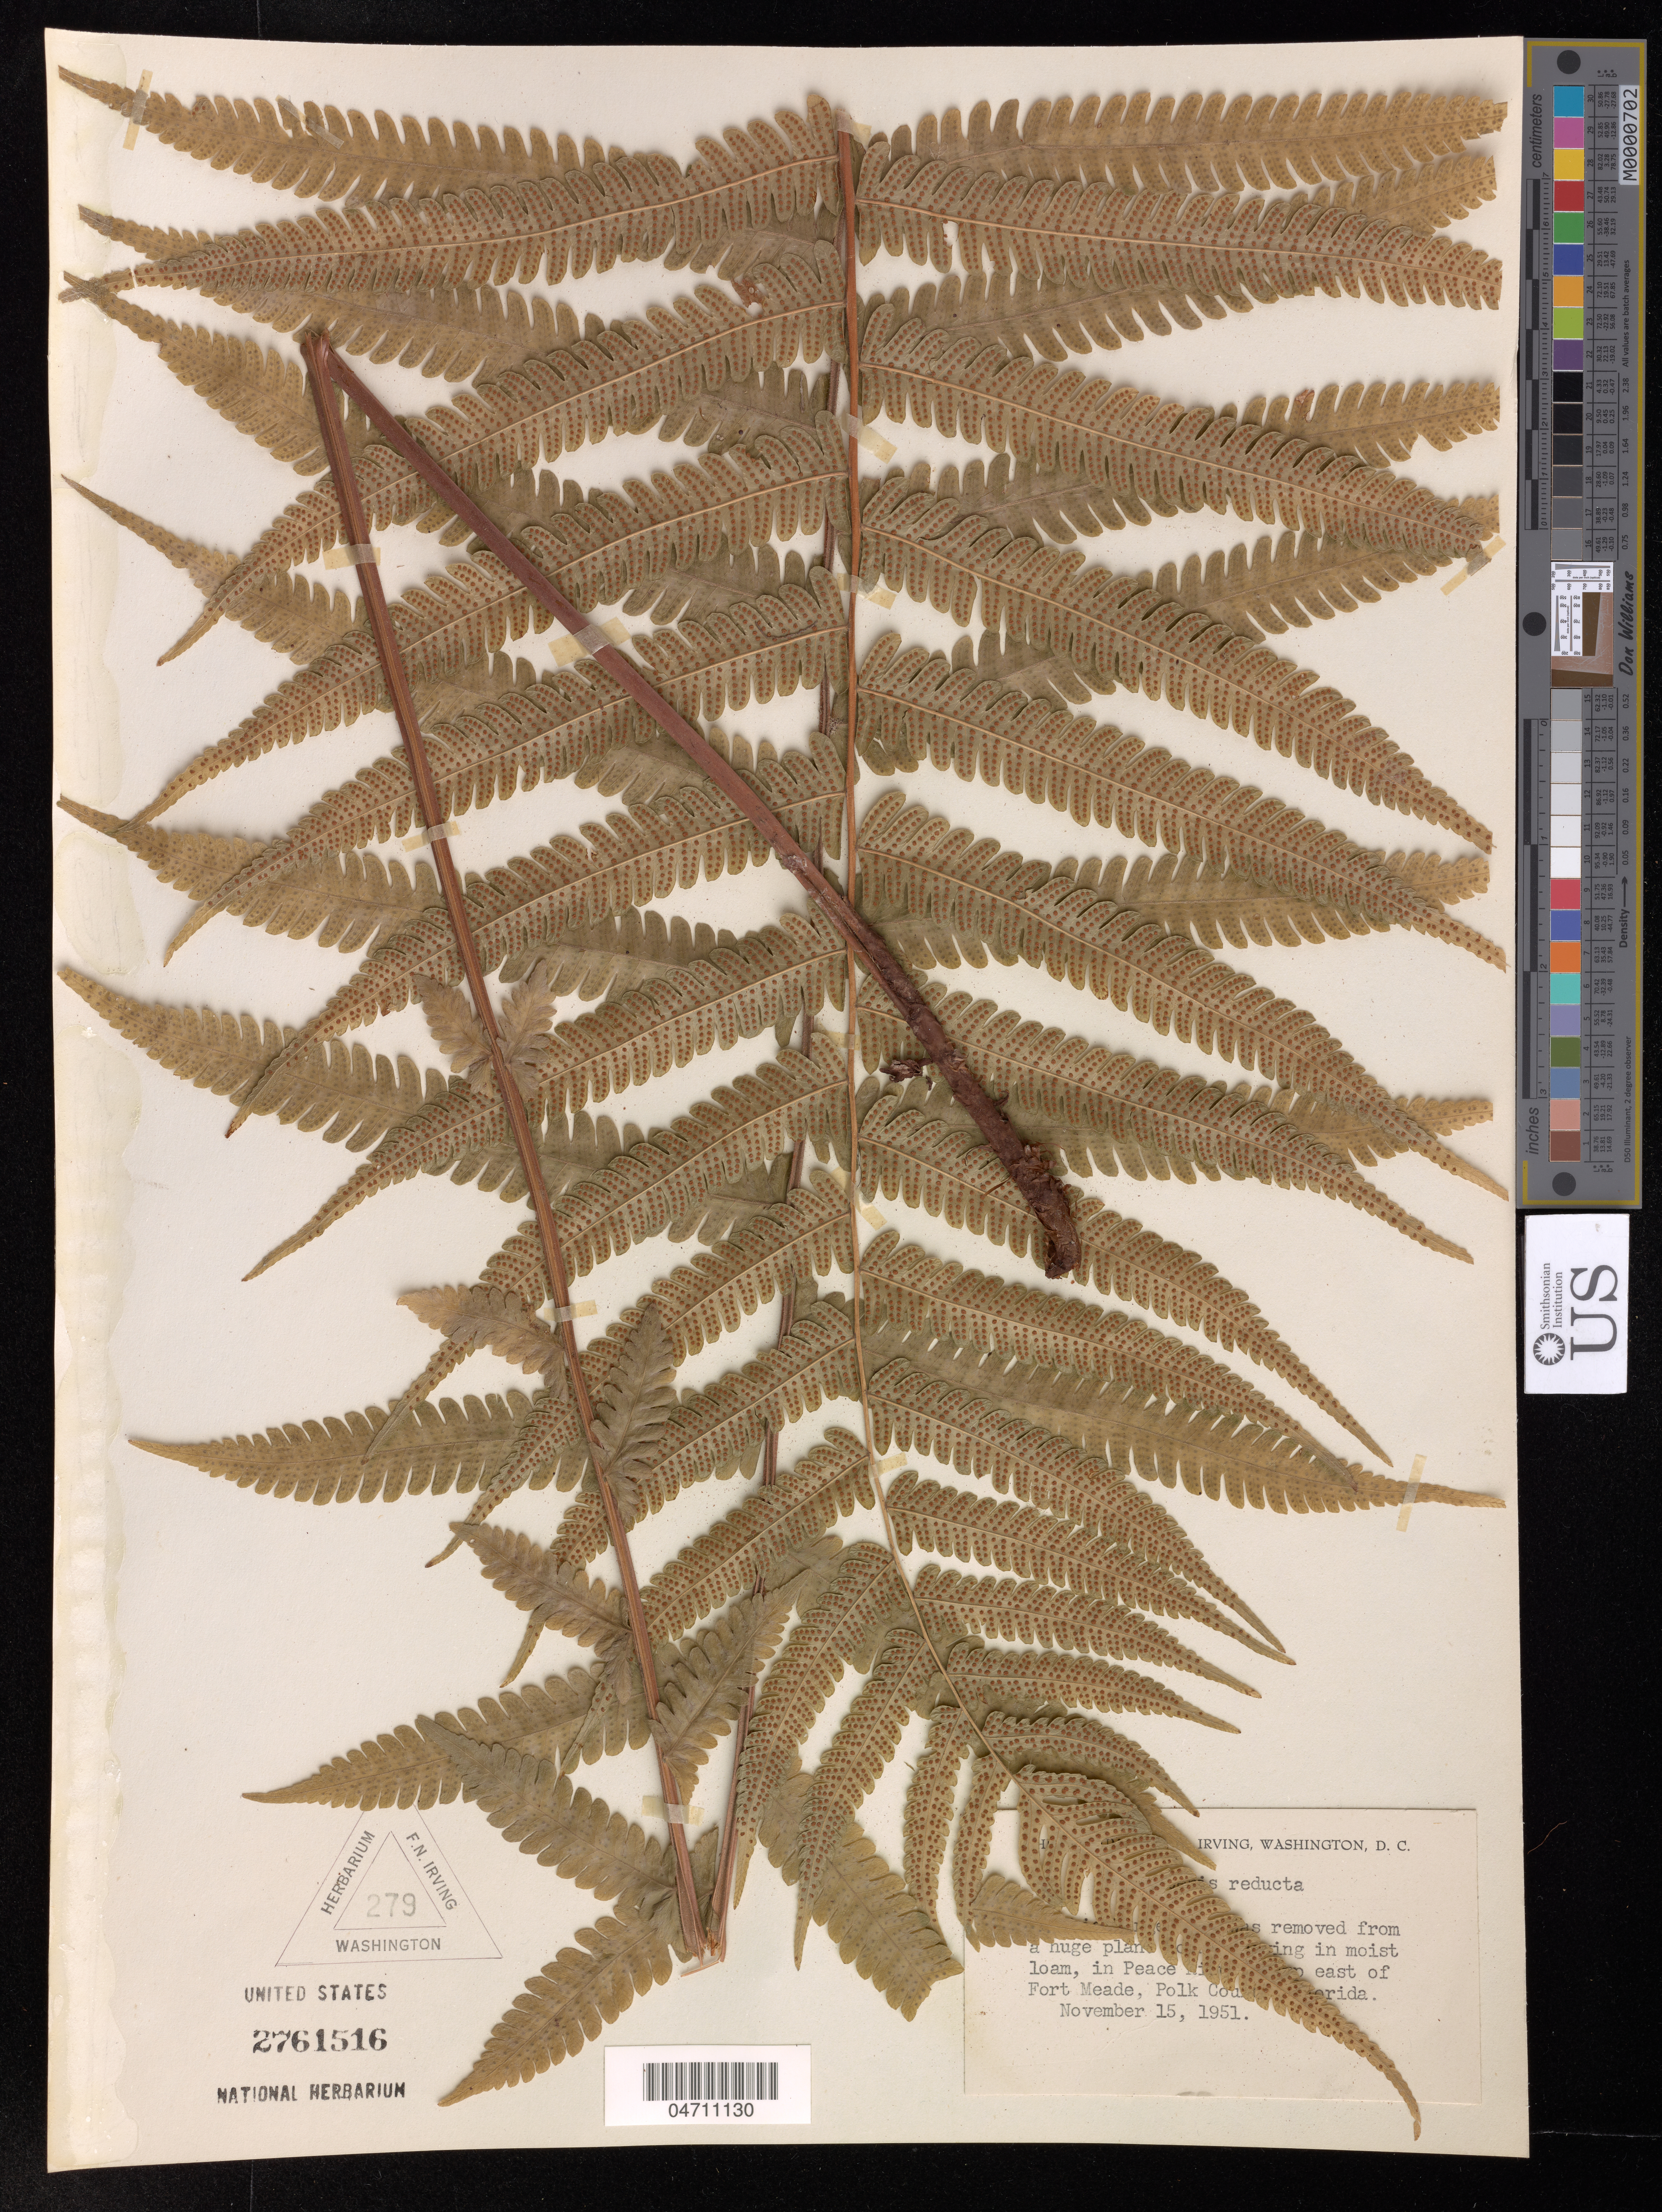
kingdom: Plantae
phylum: Tracheophyta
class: Polypodiopsida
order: Polypodiales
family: Thelypteridaceae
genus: Thelypteris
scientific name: Thelypteris reducta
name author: Small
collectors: ex herb. F.N. Irving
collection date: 1951-11-15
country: United States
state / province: Florida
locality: In the Peace River swamp near where the river crosses the highway, east of Fort Meade, Polk County.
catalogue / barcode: US 2761516